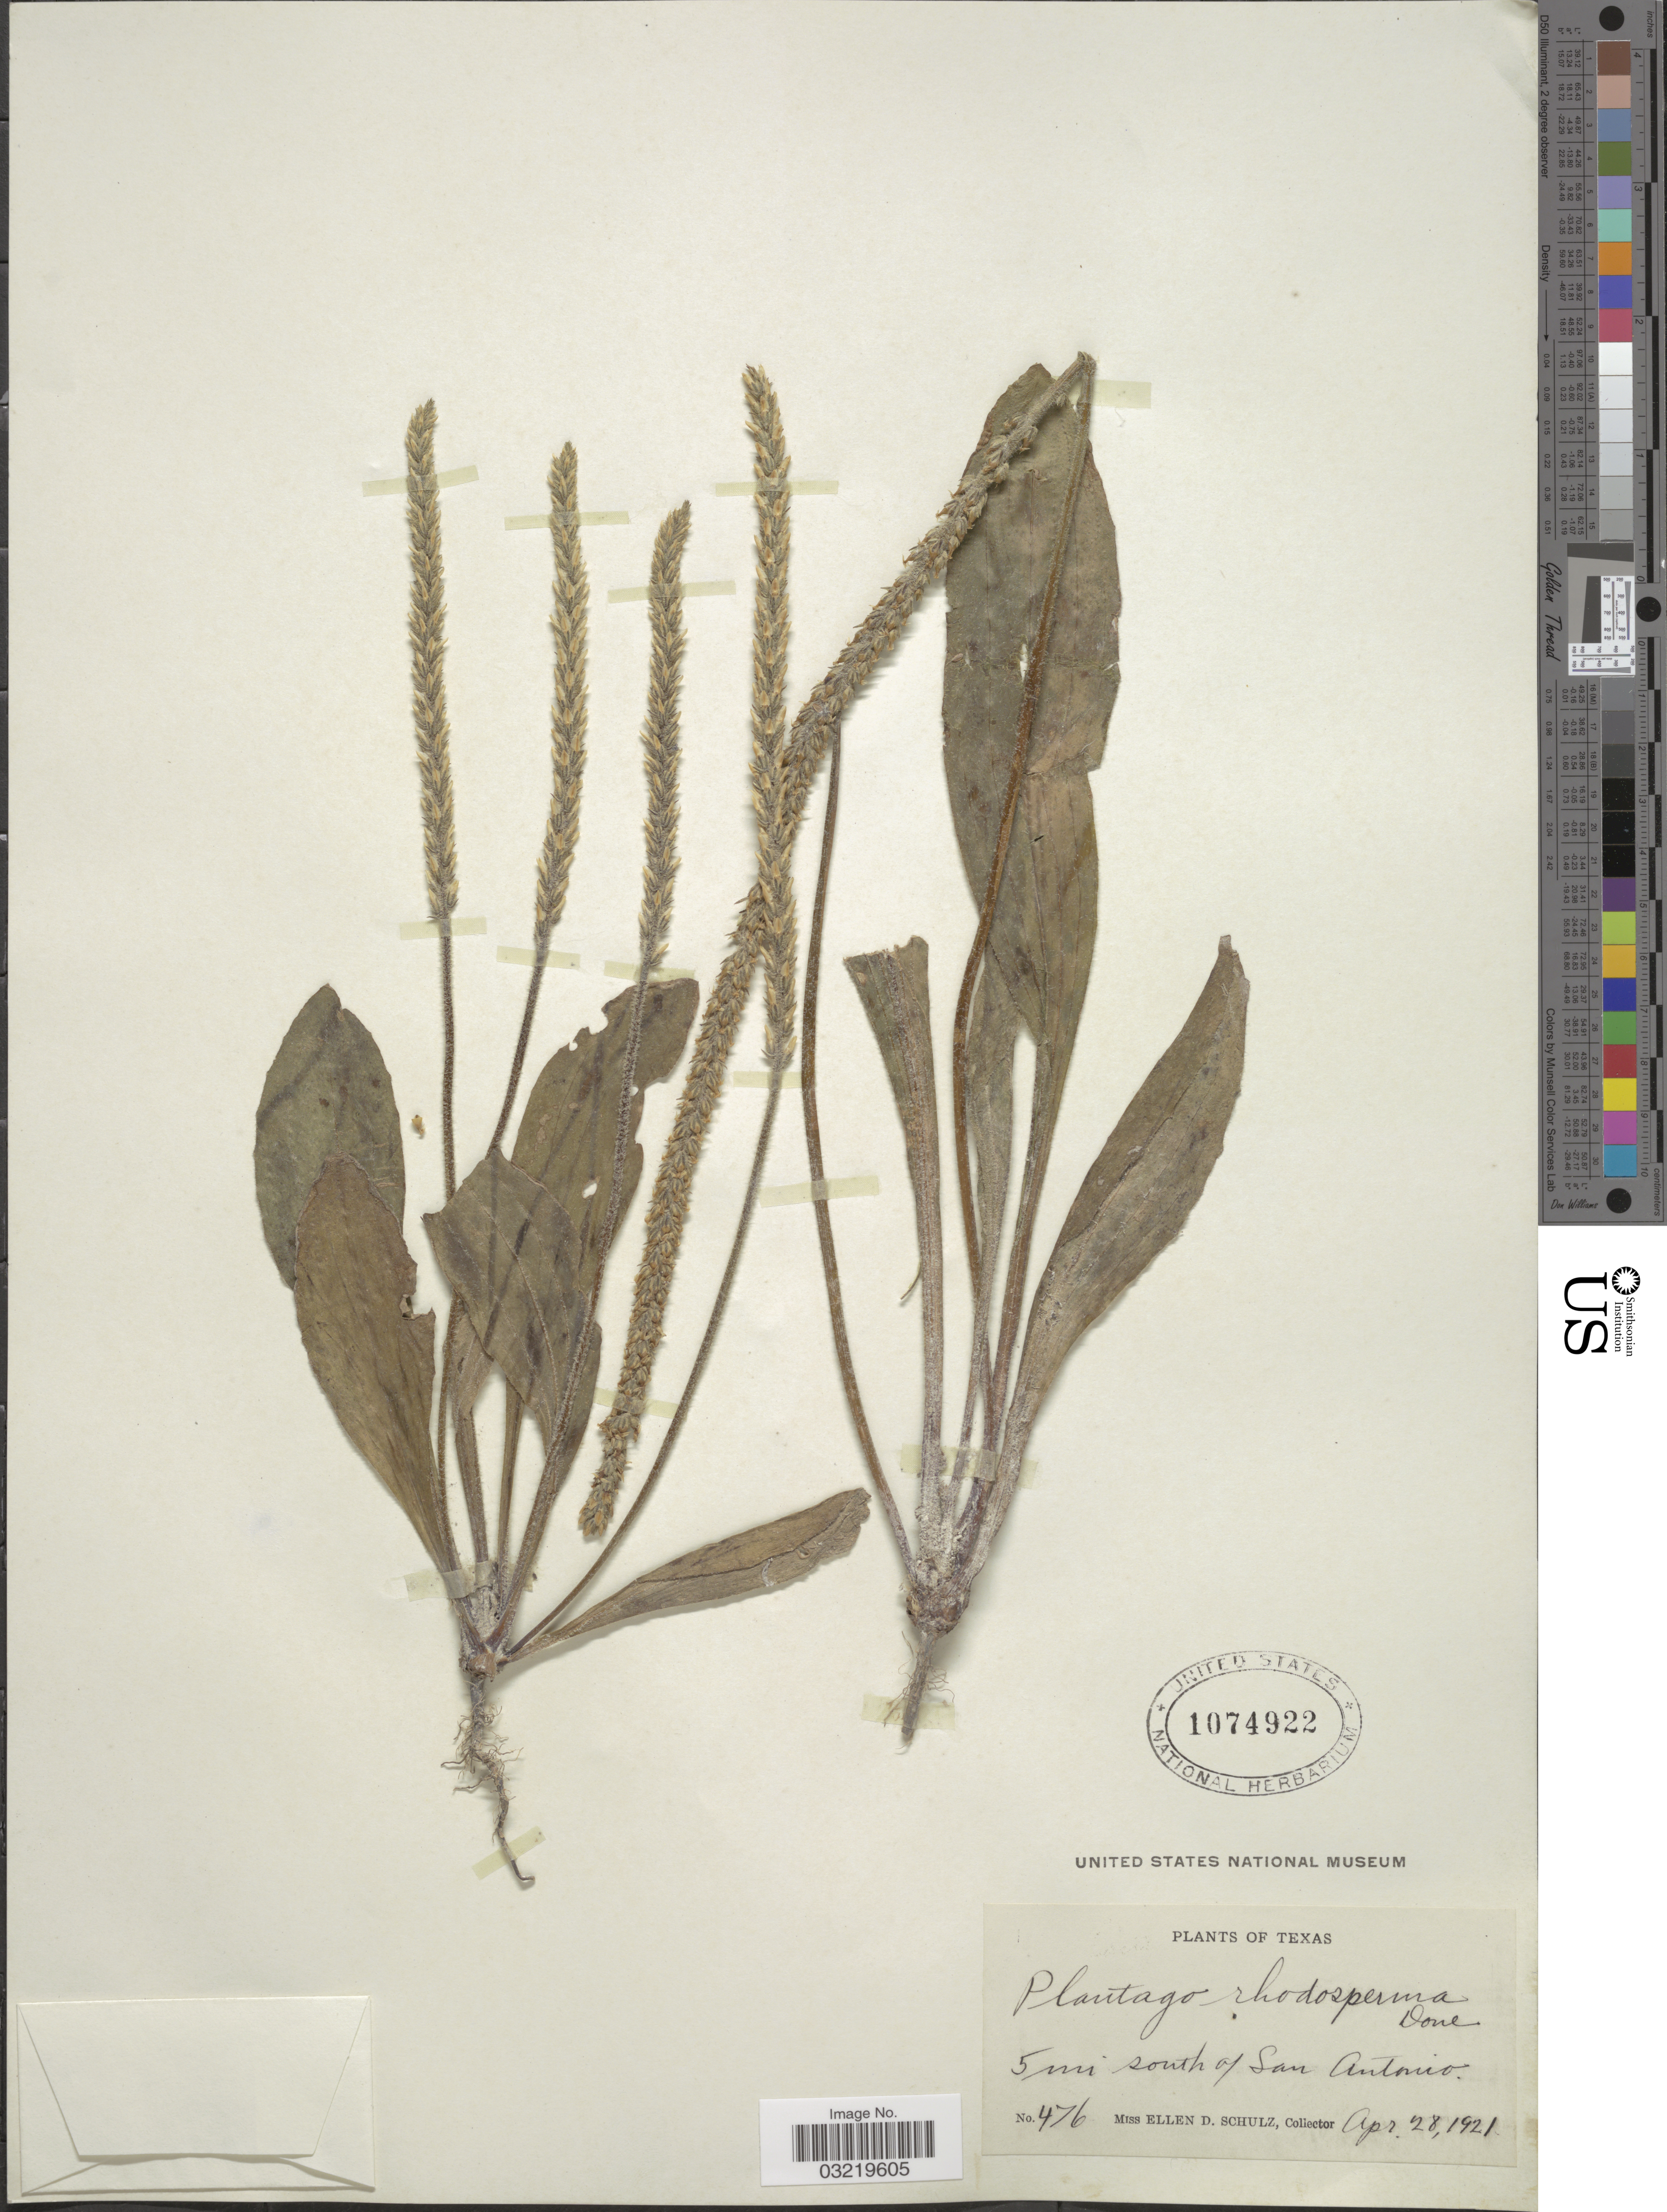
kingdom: Plantae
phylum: Tracheophyta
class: Magnoliopsida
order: Lamiales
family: Plantaginaceae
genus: Plantago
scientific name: Plantago rhodosperma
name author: Decne.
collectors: E. D. Schulz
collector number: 476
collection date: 1921-04-28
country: United States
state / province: Texas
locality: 5 mi south of San Antonio.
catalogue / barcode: US 1074922